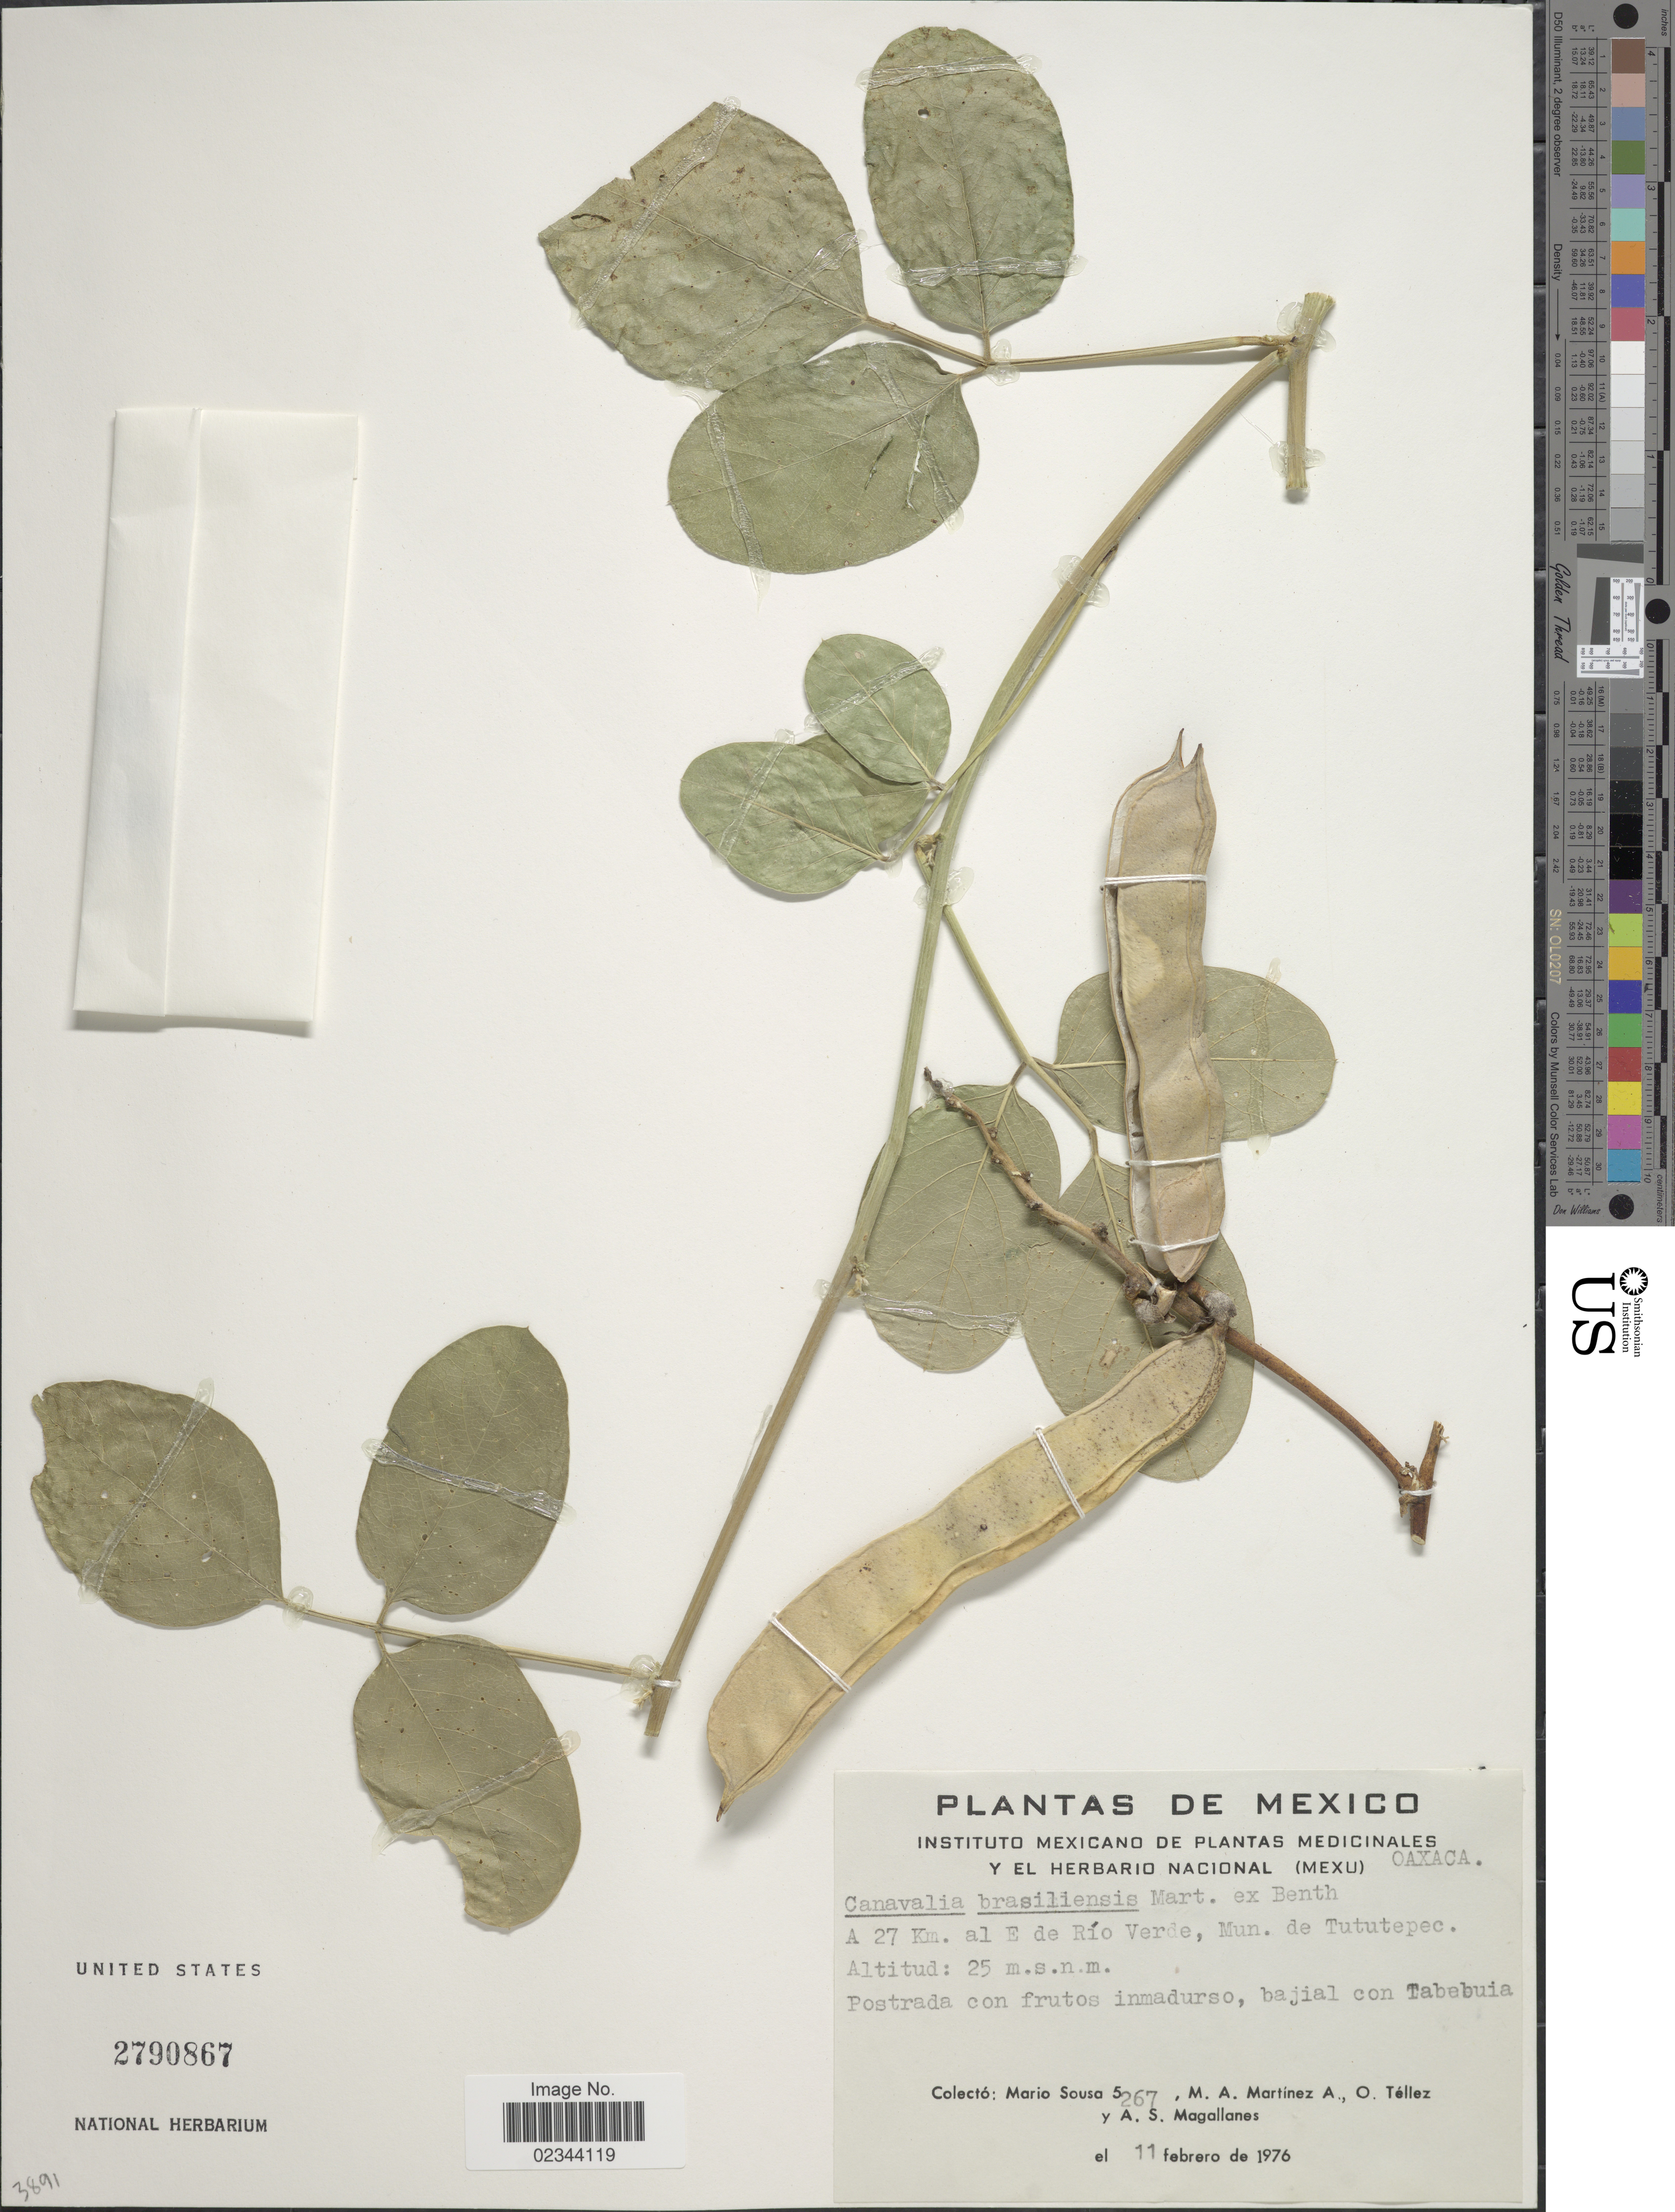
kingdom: Plantae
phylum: Tracheophyta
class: Magnoliopsida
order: Fabales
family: Fabaceae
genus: Canavalia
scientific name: Canavalia brasiliensis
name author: Mart. ex Benth.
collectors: M. Sousa S., M. A. Martínez Alfaro, O. Tellez & A. Magallanes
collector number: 5267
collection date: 1976-02-11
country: Mexico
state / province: Oaxaca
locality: A 27 km al E de Rio Verde, Mun. de Tututepec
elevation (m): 25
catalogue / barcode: US 2790867